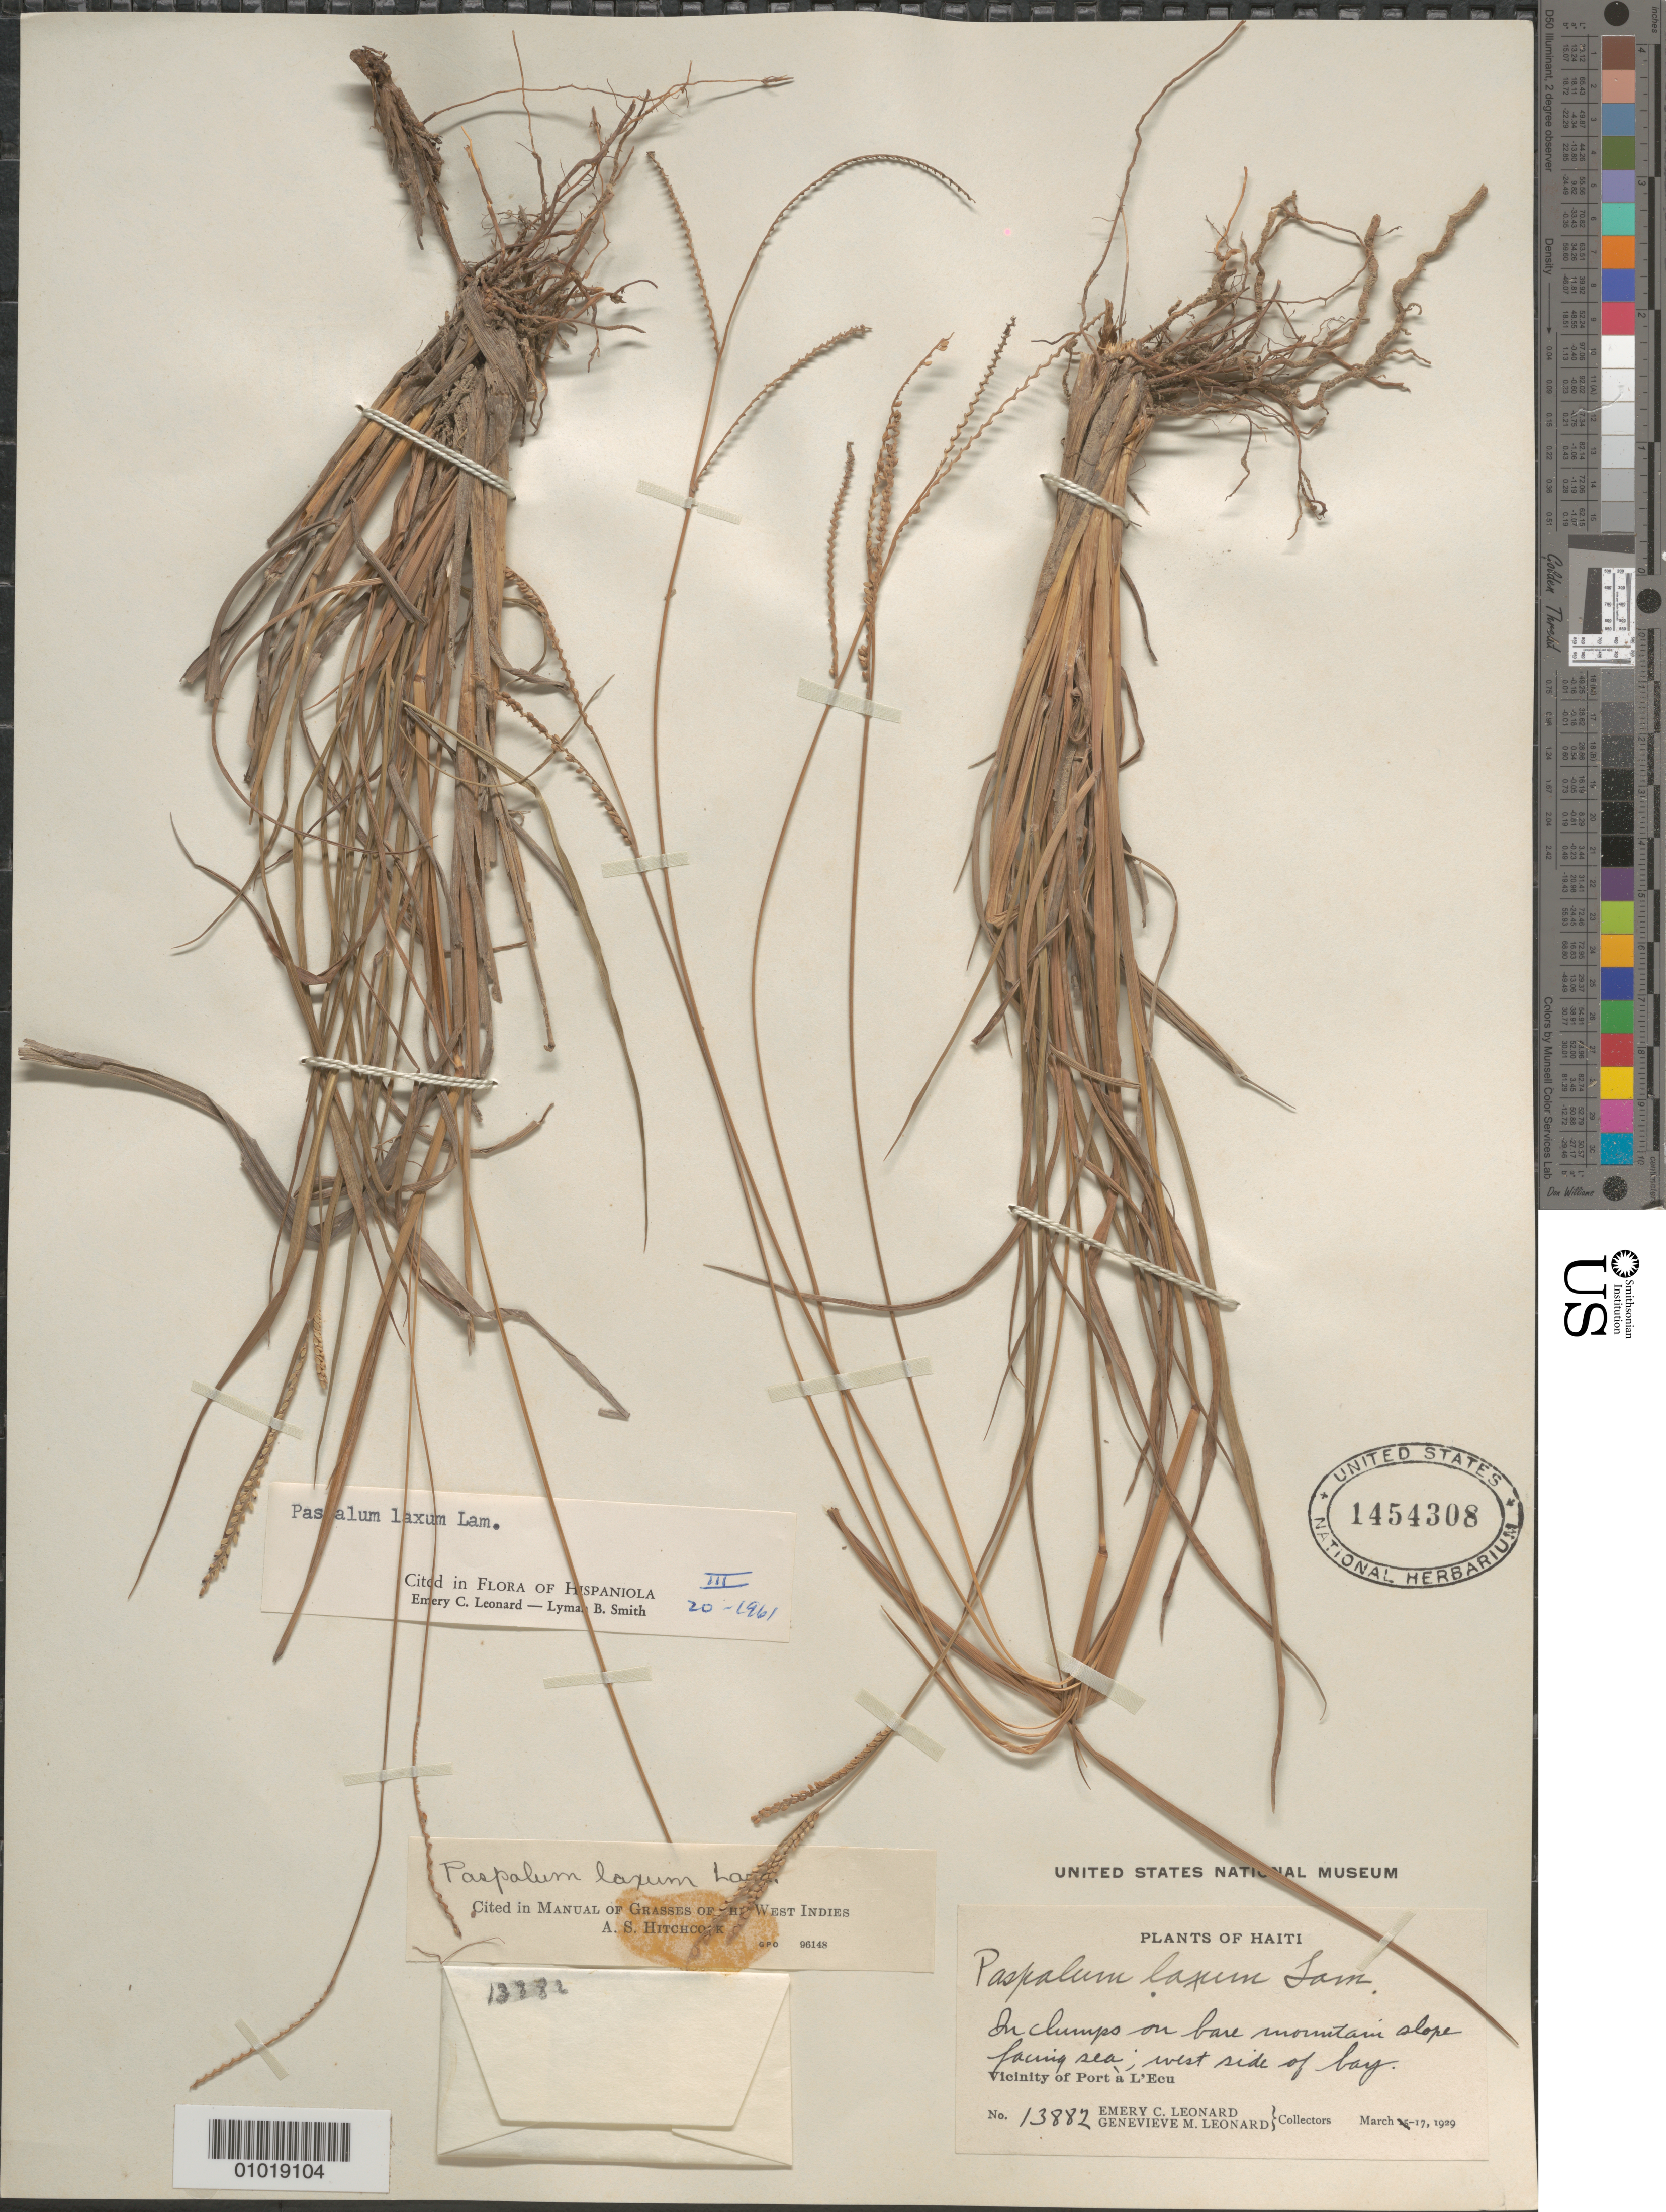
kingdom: Plantae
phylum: Tracheophyta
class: Liliopsida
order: Poales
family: Poaceae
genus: Paspalum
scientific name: Paspalum laxum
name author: Lam.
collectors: E. C. Leonard & G. M. Leonard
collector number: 13882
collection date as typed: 17 Mar 1929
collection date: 1929-03-17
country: Haiti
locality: Vicinity of Port a l'Ecu, W side of bay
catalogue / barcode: US 1454308